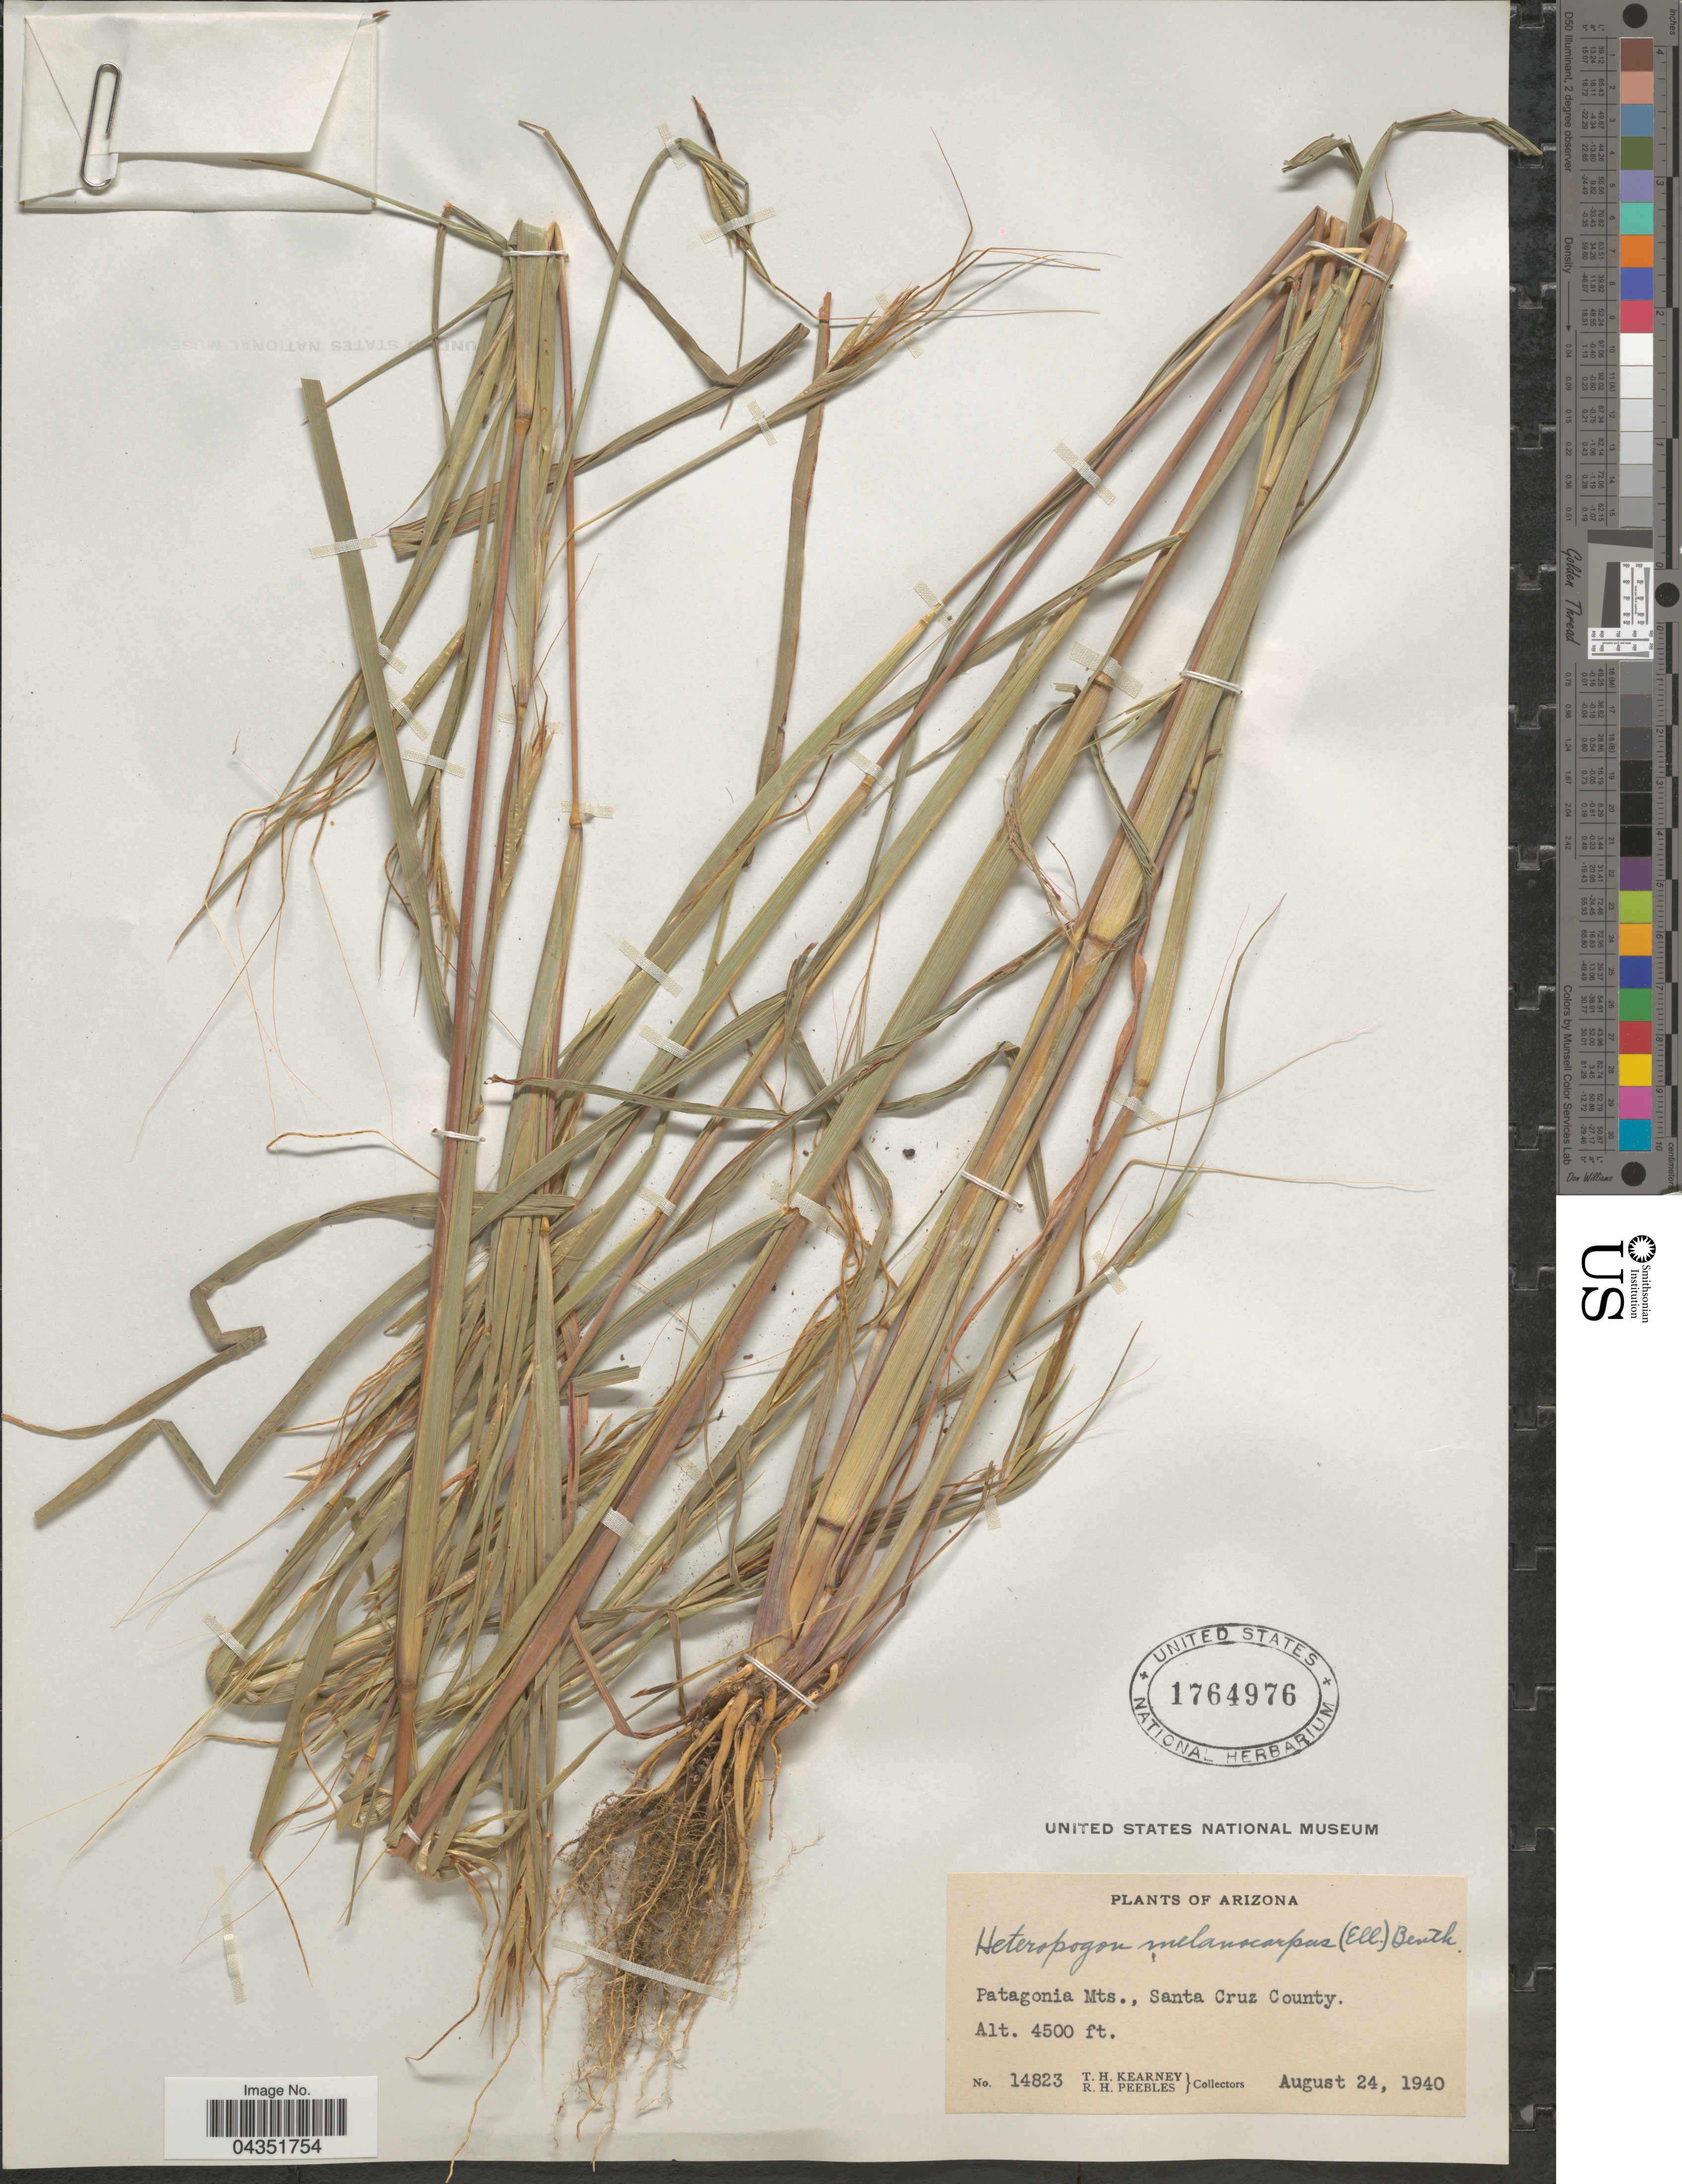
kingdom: Plantae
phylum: Tracheophyta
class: Liliopsida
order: Poales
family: Poaceae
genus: Heteropogon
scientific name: Heteropogon melanocarpus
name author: (Elliott) Benth.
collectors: T. H. Kearney & R. H. Peebles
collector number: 14823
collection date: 1940-08-24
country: United States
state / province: Arizona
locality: Patagonia Mts., Santa Cruz County.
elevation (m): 1372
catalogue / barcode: US 1764976